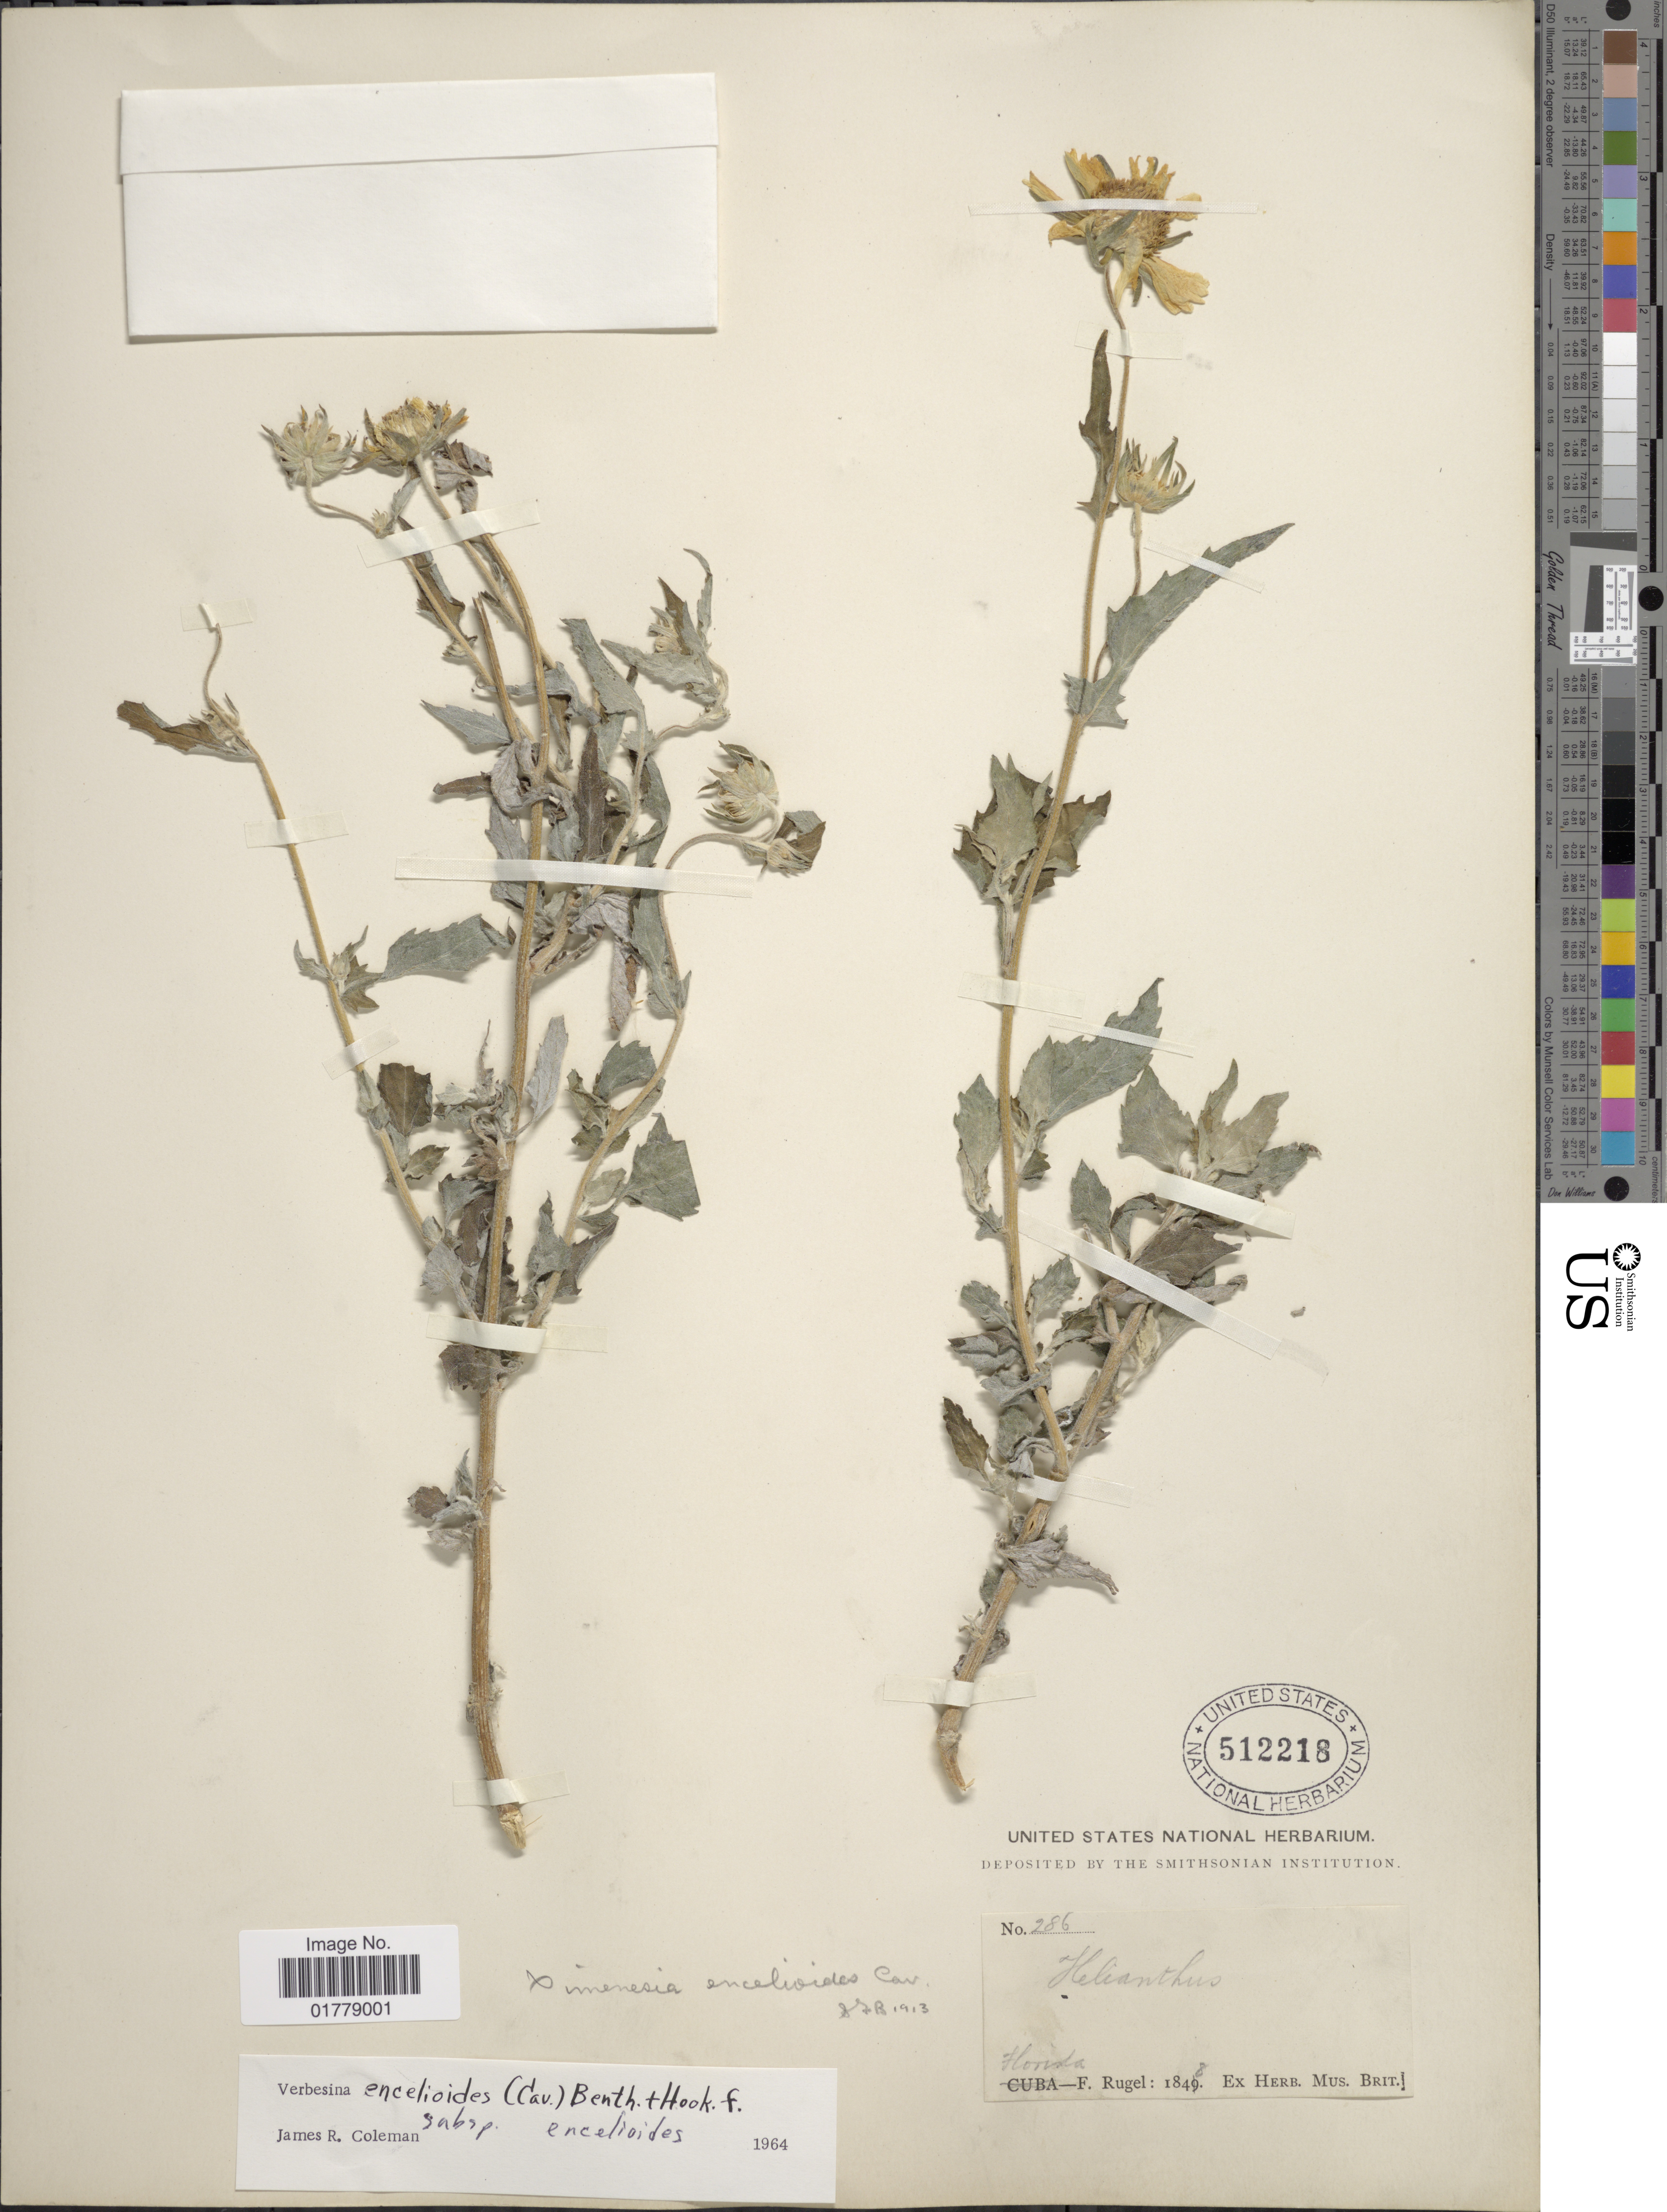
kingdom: Plantae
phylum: Tracheophyta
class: Magnoliopsida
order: Asterales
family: Asteraceae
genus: Verbesina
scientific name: Verbesina encelioides subsp. encelioides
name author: (Cav.) Benth. & Hook.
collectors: F. Rugel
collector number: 286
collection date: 1848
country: United States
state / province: Florida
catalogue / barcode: US 512218